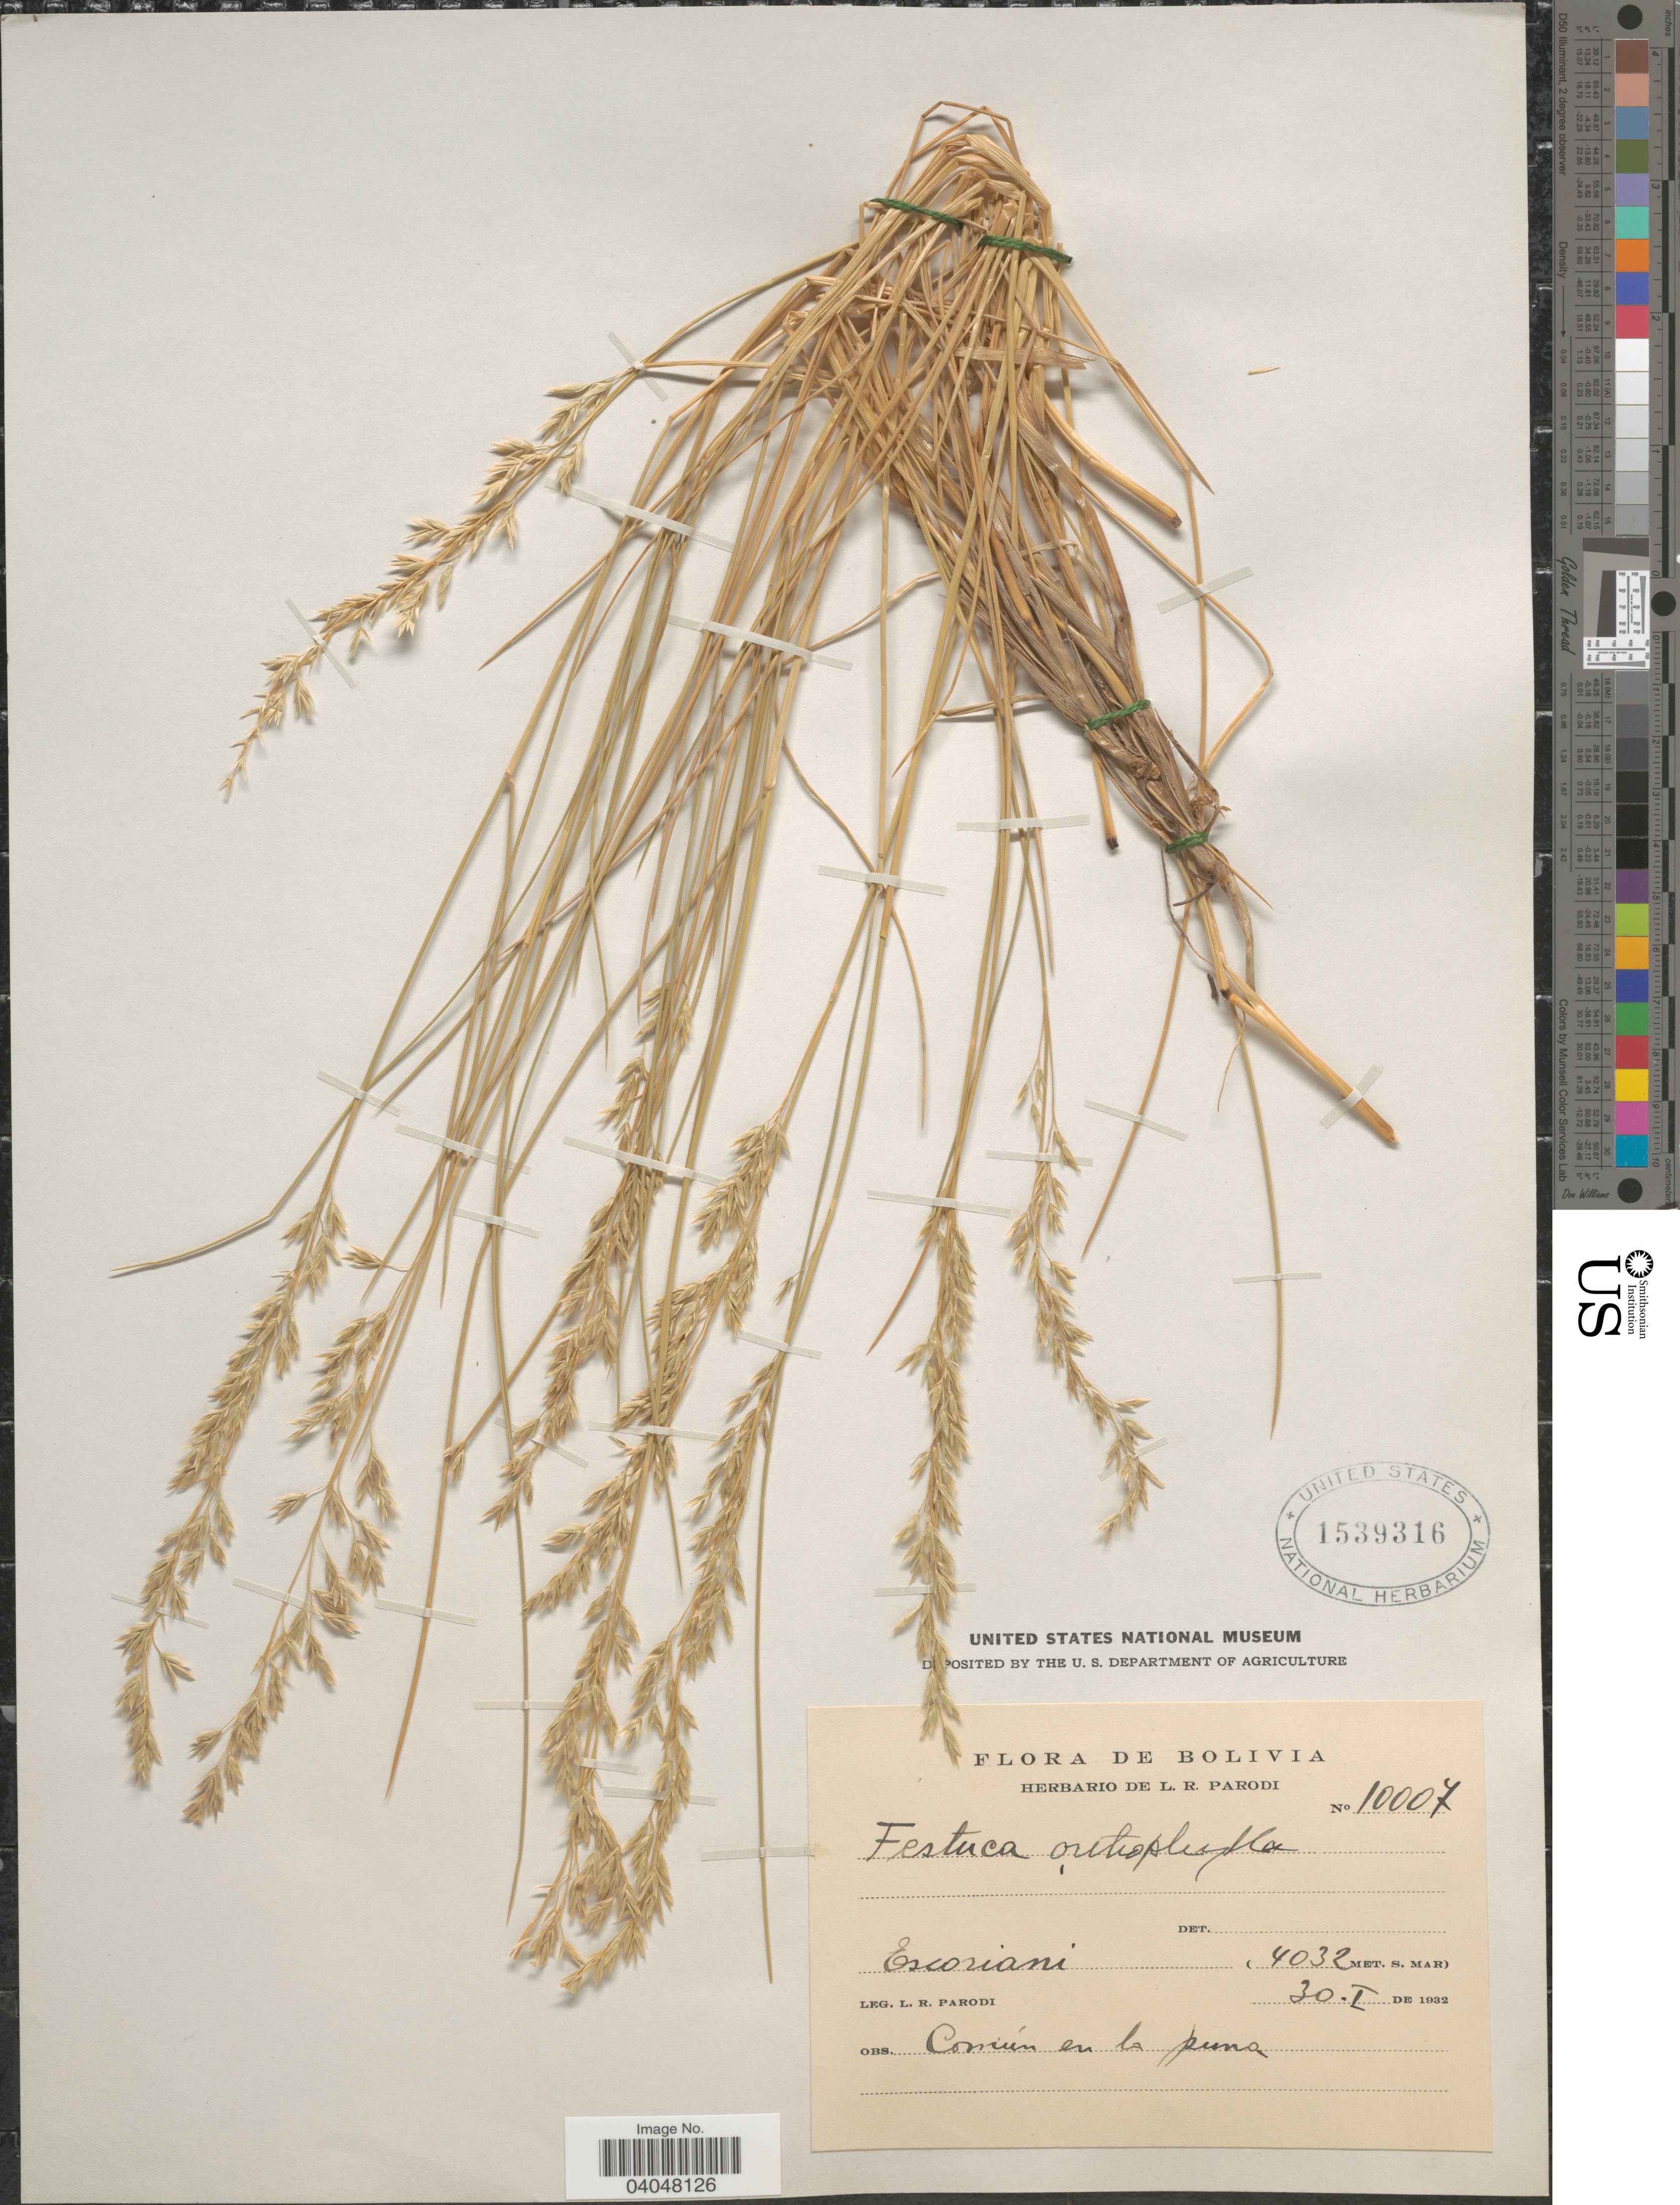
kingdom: Plantae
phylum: Tracheophyta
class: Liliopsida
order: Poales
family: Poaceae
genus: Festuca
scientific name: Festuca orthophylla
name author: Pilg.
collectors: L. R. Parodi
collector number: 10007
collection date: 1932-01-30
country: Bolivia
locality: Escoriani.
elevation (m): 4032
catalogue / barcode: US 1539316